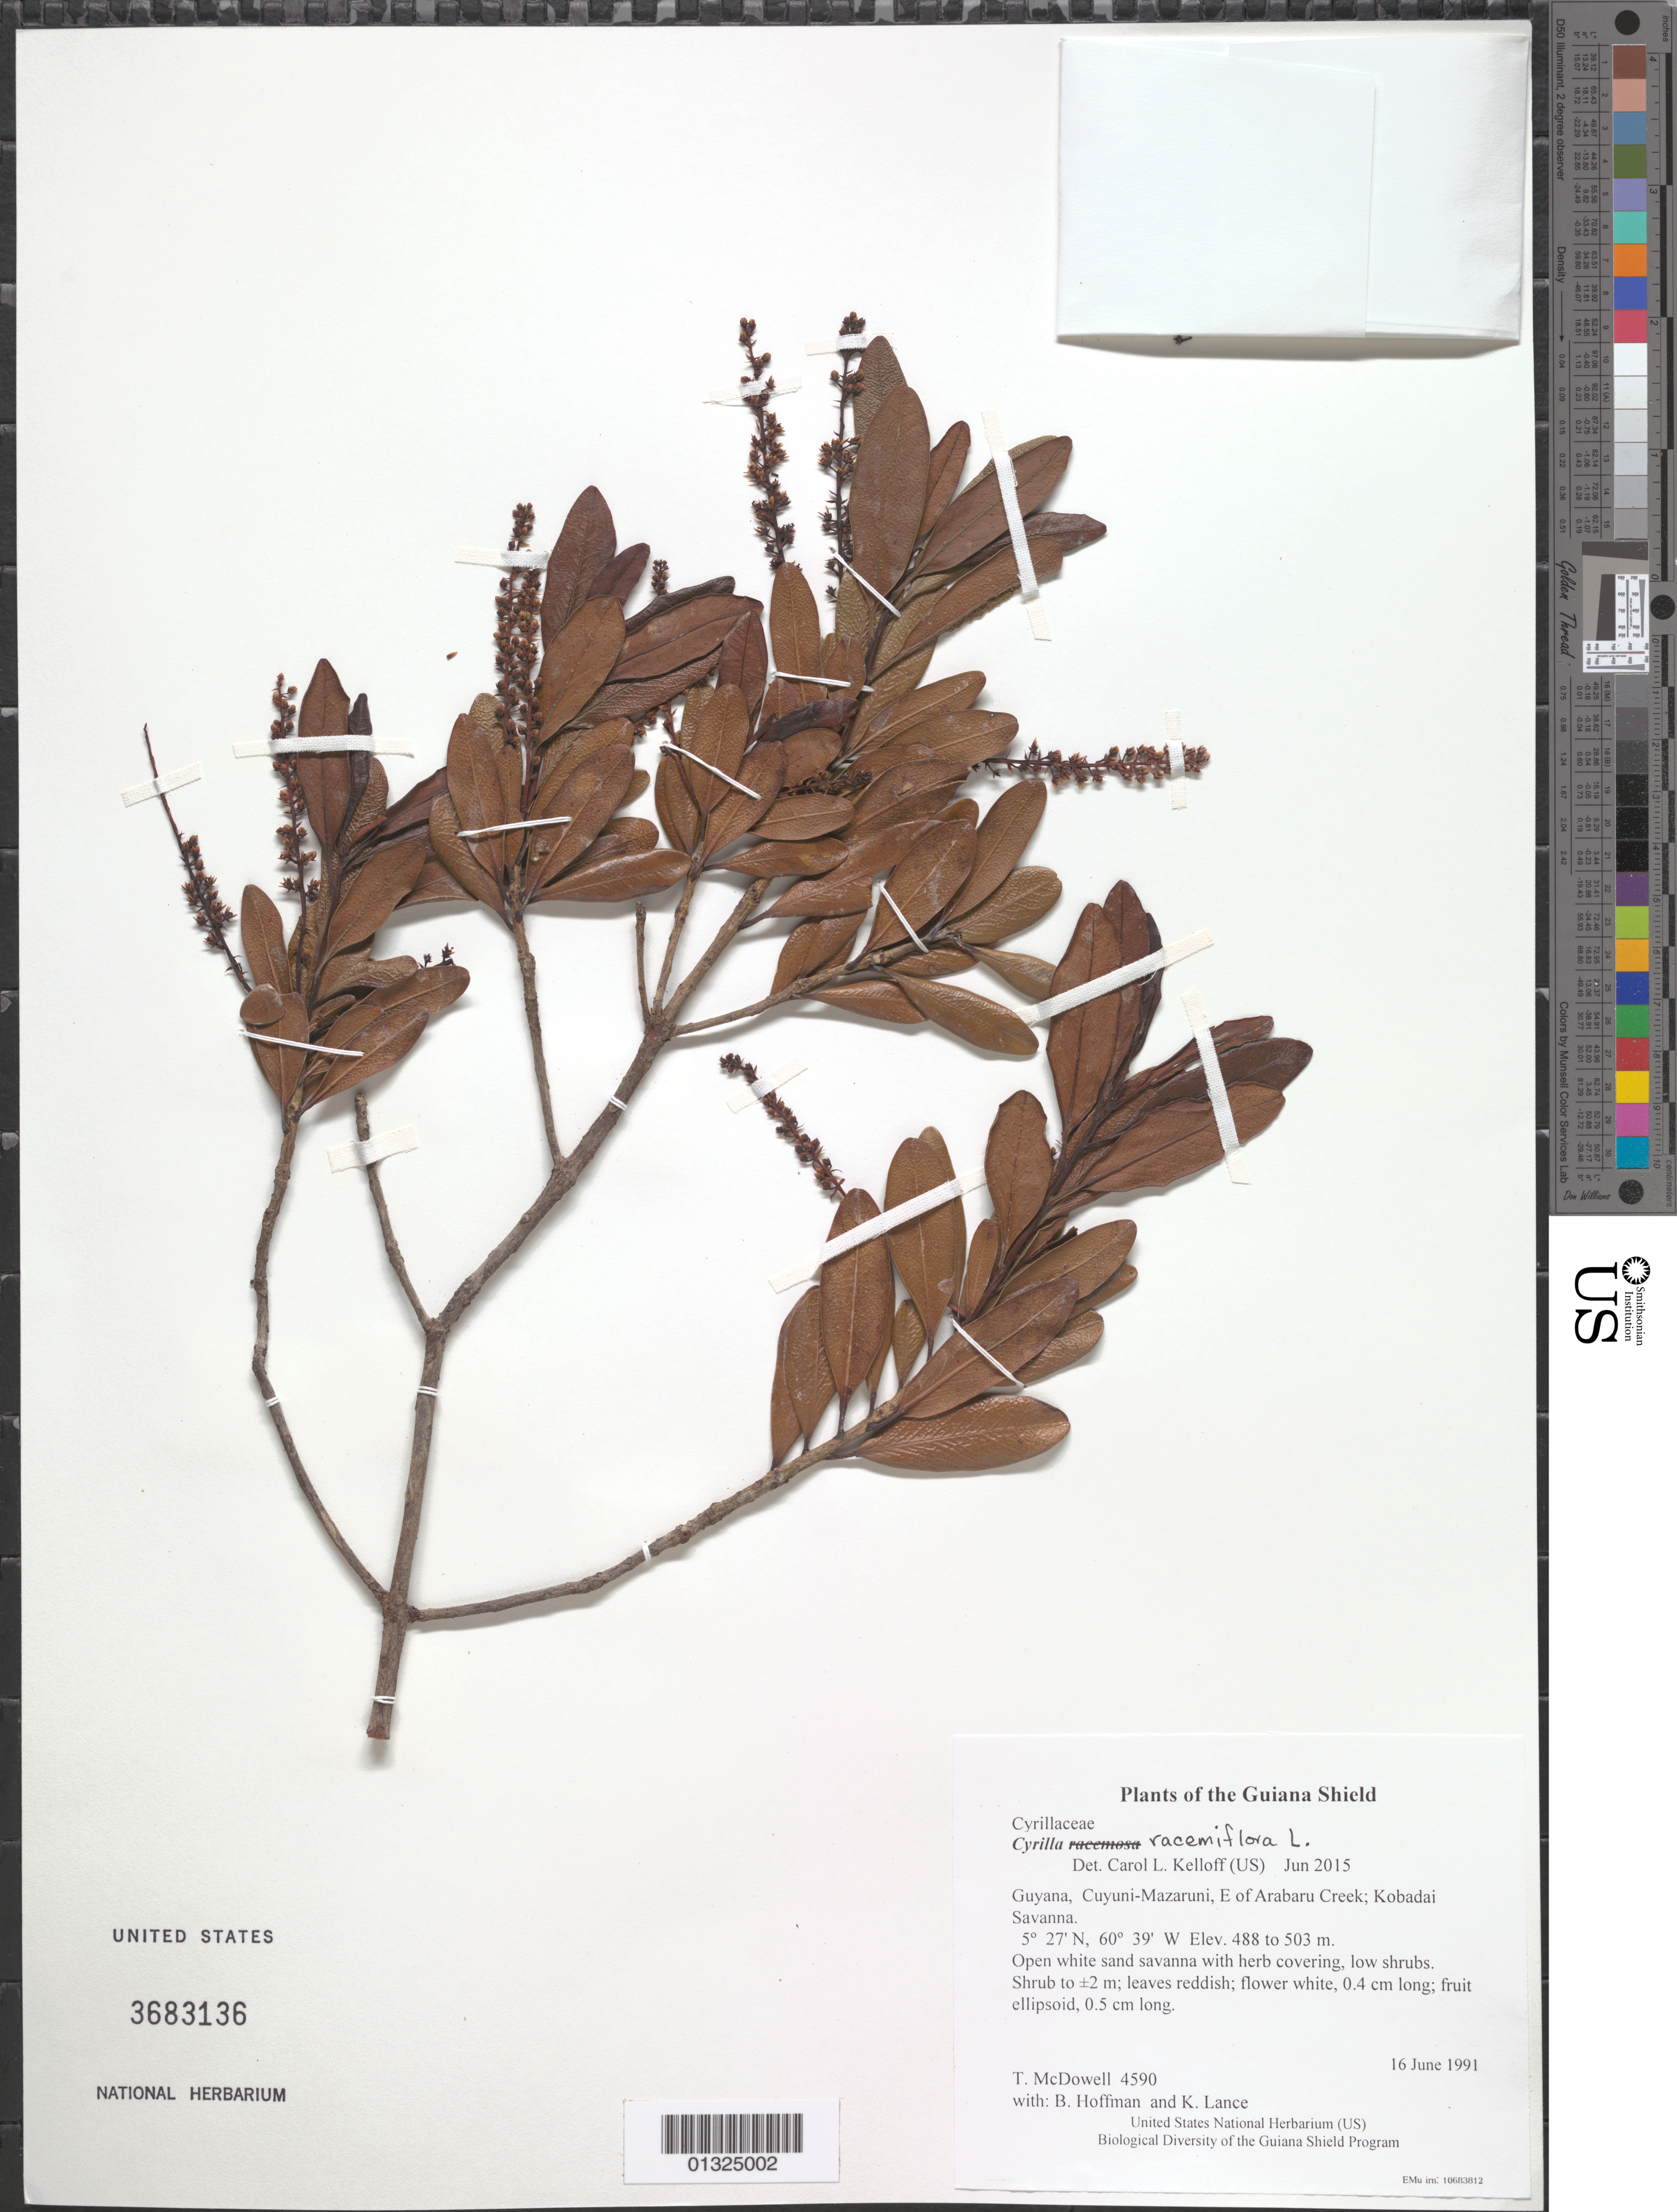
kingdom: Plantae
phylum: Tracheophyta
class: Magnoliopsida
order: Ericales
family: Cyrillaceae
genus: Cyrilla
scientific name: Cyrilla racemiflora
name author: L.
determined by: Kelloff, Carol L., (US), Smithsonian Institution - National Museum of Natural History (UNITED STATES)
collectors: T. McDowell, B. Hoffman & K. Lance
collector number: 4590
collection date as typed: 16 June 1991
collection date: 1991-06-16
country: Guyana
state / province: Cuyuni-Mazaruni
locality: E of Arabaru Creek; Kobadai Savanna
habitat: Open white sand savanna with herb covering, low shrubs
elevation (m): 488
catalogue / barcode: US 3683136